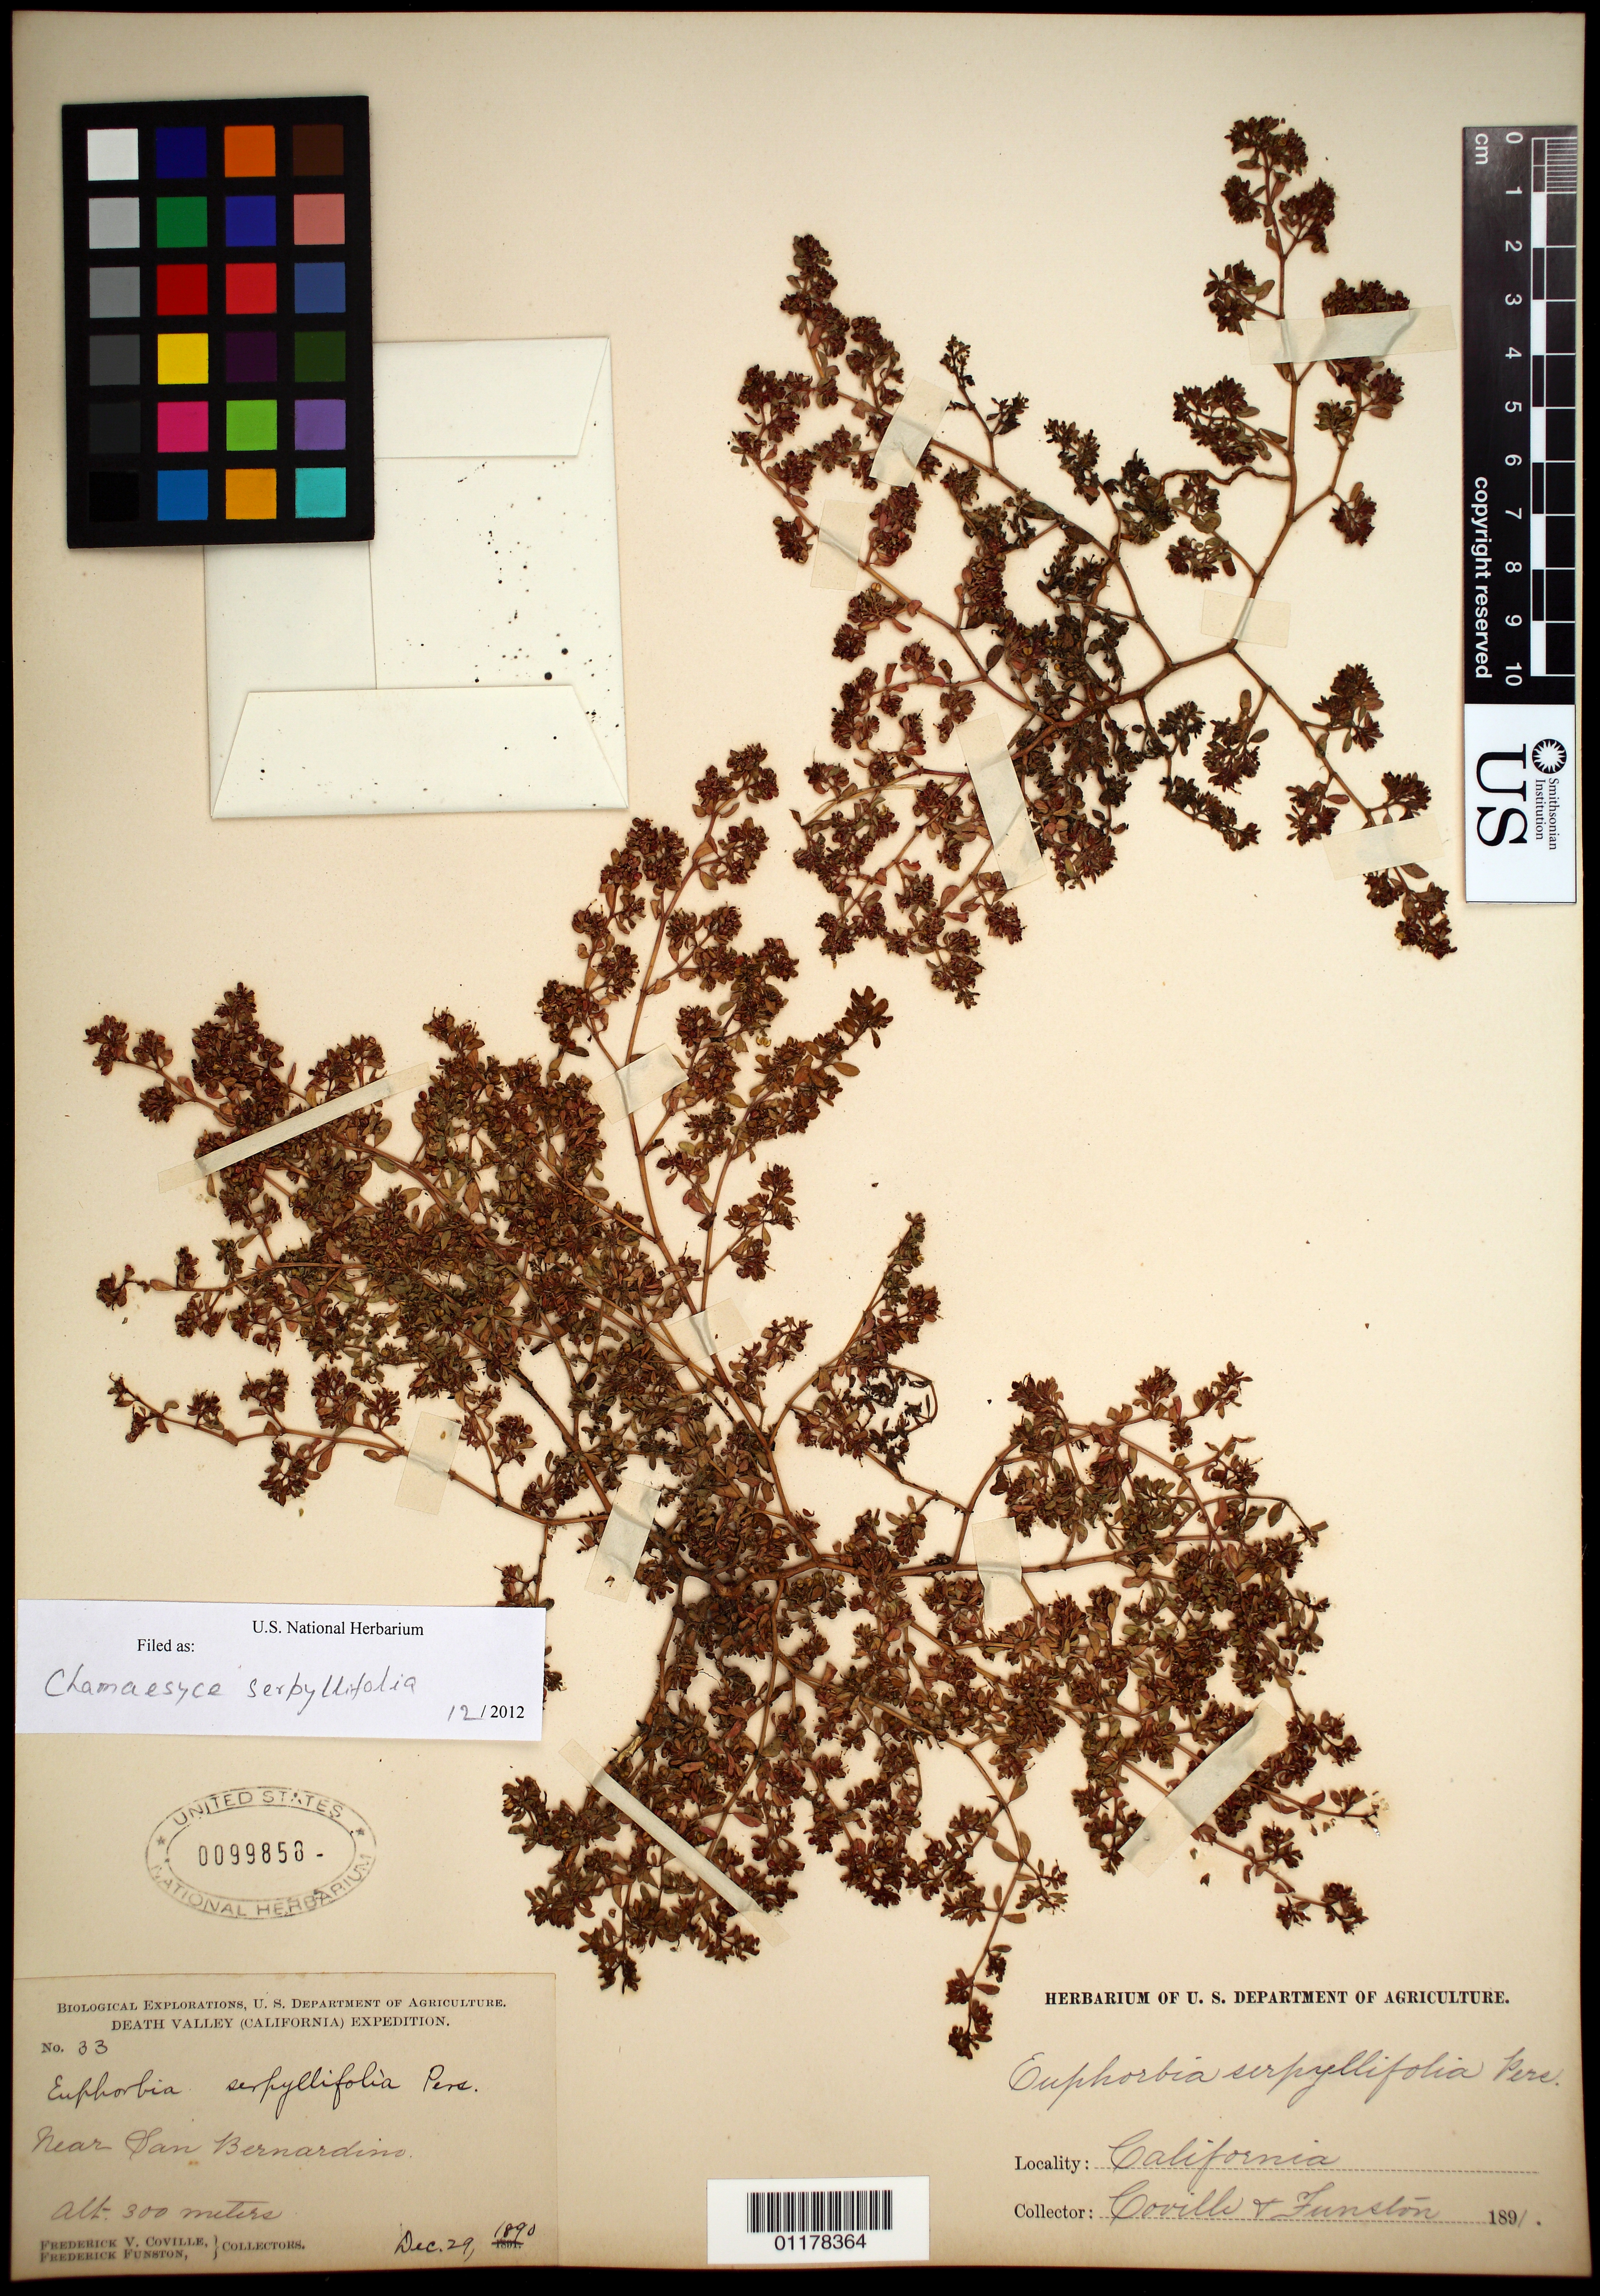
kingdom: Plantae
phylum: Tracheophyta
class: Magnoliopsida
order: Malpighiales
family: Euphorbiaceae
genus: Euphorbia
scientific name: Euphorbia serpillifolia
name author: Pers.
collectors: F. V. Coville & F. Funston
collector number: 33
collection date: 1890-12-29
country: United States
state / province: California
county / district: San Bernardino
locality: Near San Bernardino.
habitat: Alkaline soil.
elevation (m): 300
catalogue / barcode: US 99858